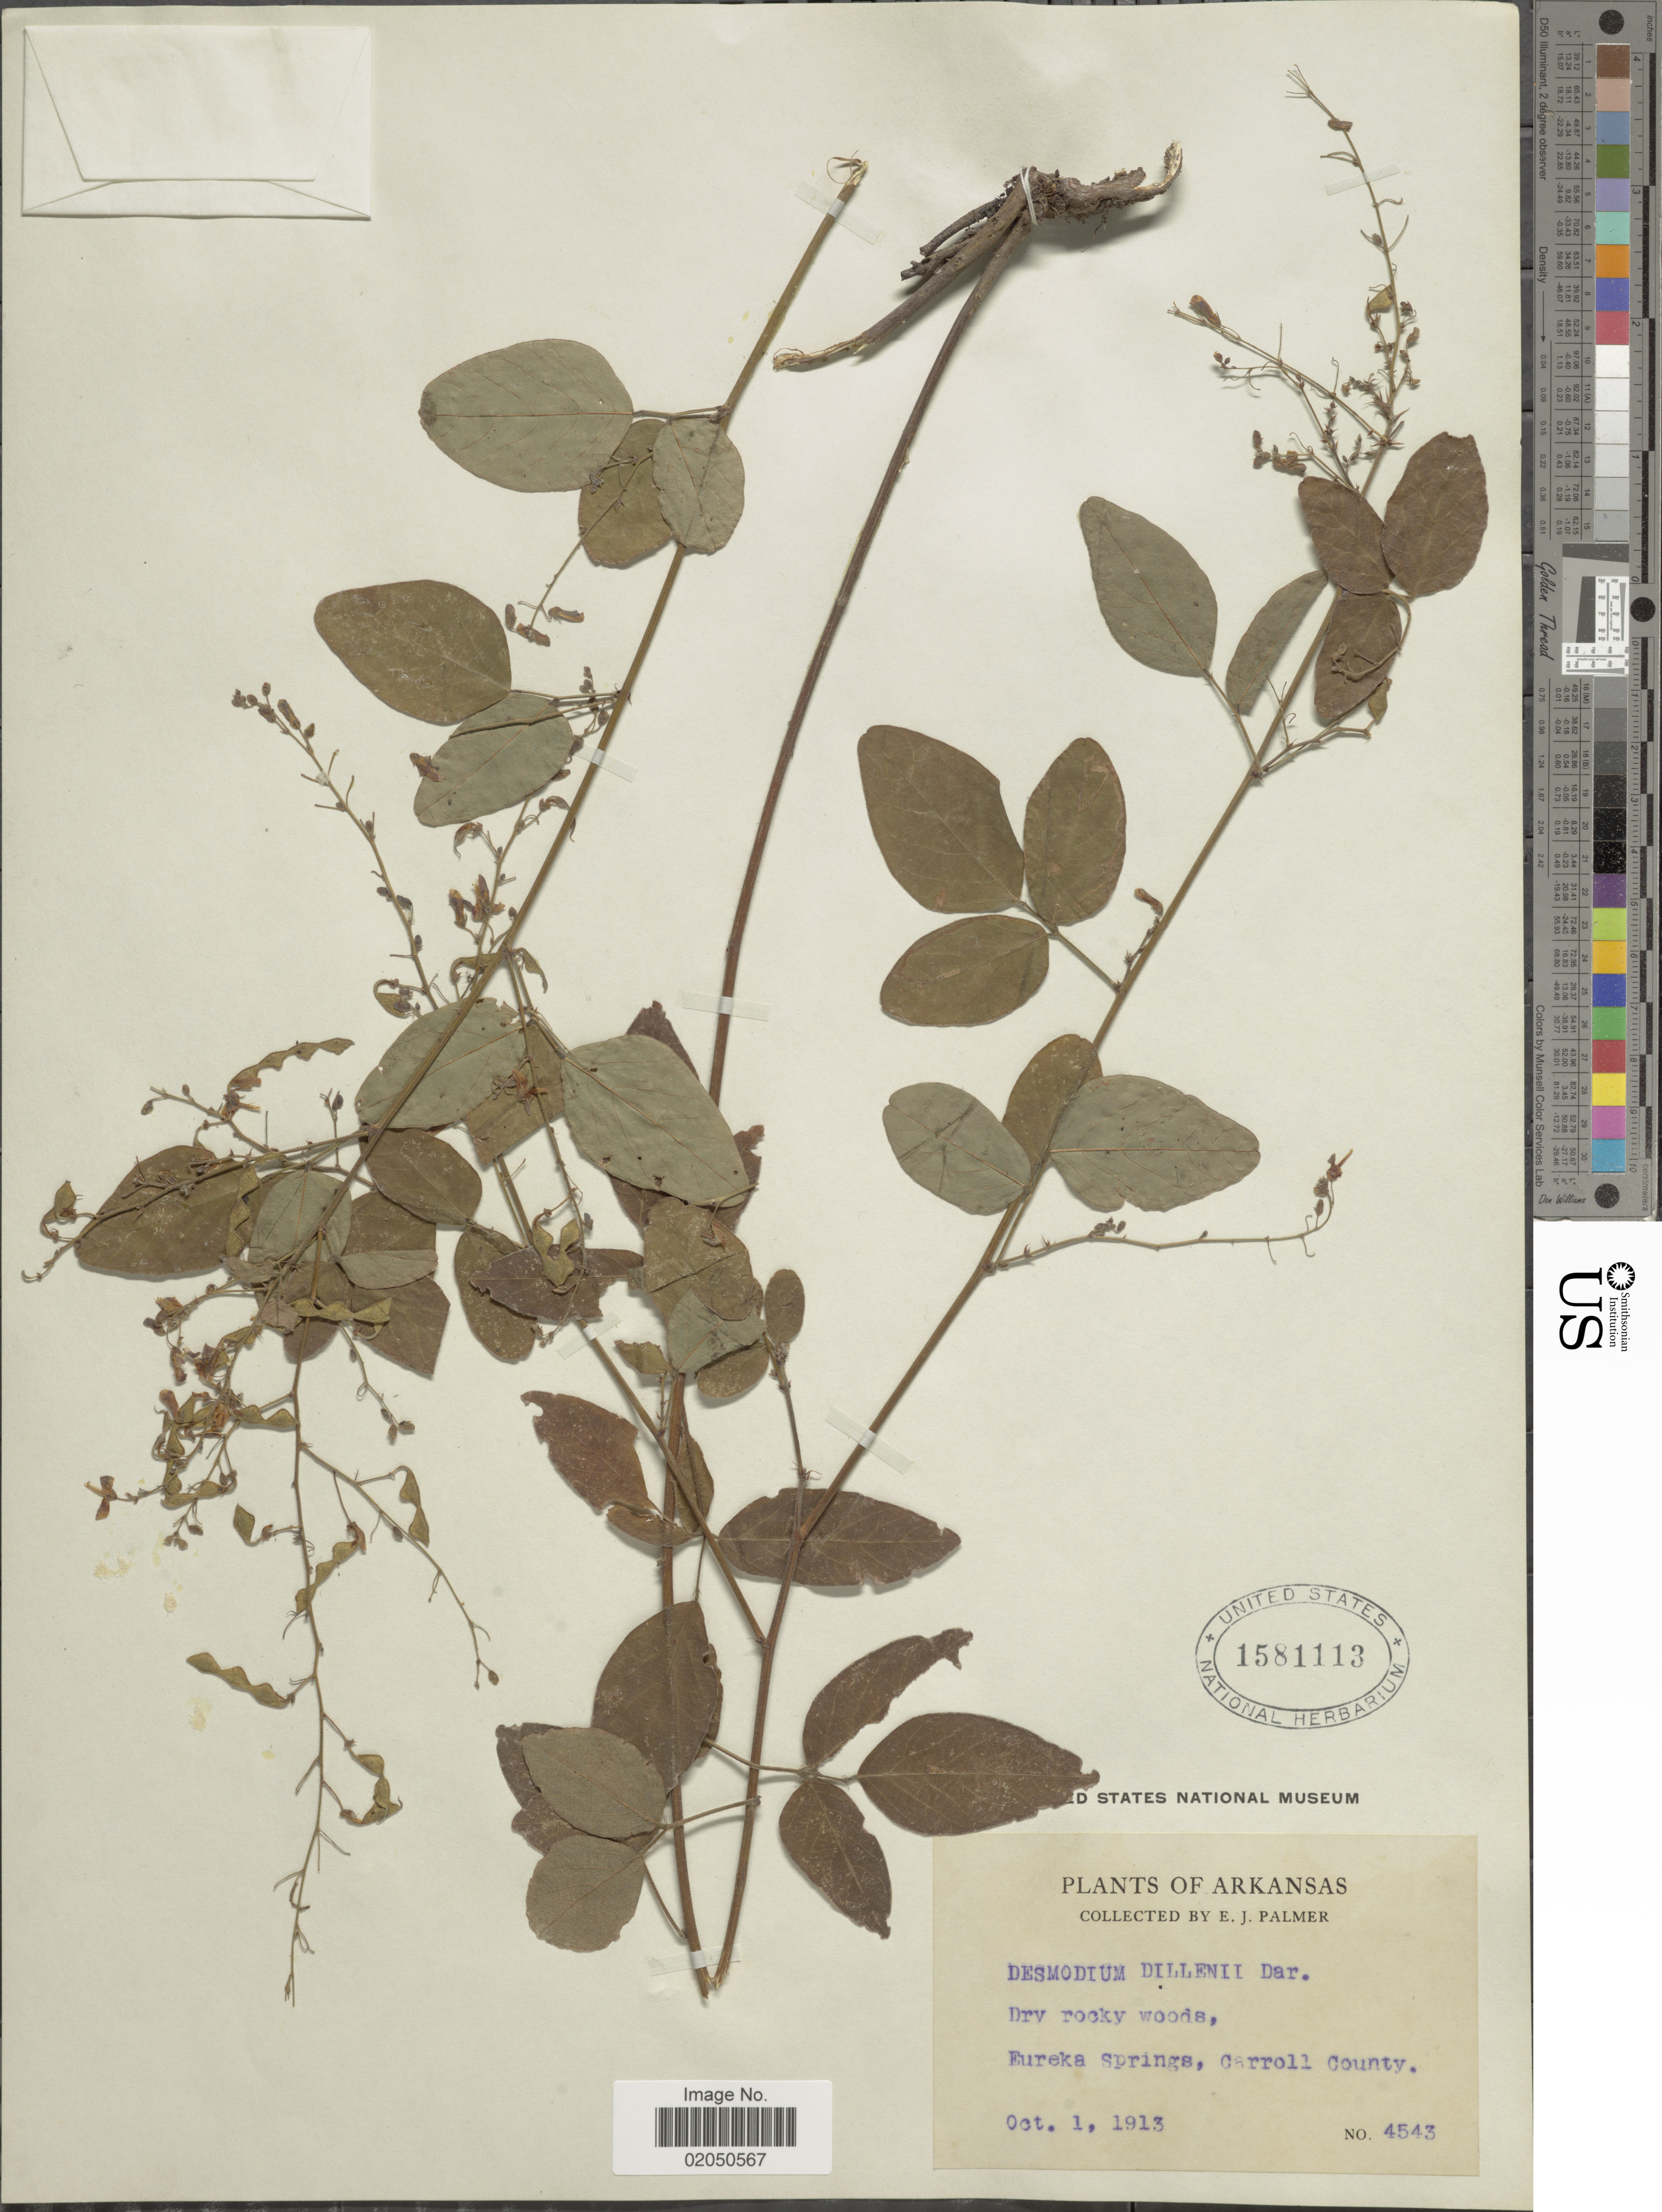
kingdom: Plantae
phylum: Tracheophyta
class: Magnoliopsida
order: Fabales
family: Fabaceae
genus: Desmodium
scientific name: Desmodium glabellum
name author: (Michx.) DC.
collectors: E. J. Palmer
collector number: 4543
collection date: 1913-10-01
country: United States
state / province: Arkansas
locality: Eureka Springs, Carroll County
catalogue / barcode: US 1581113